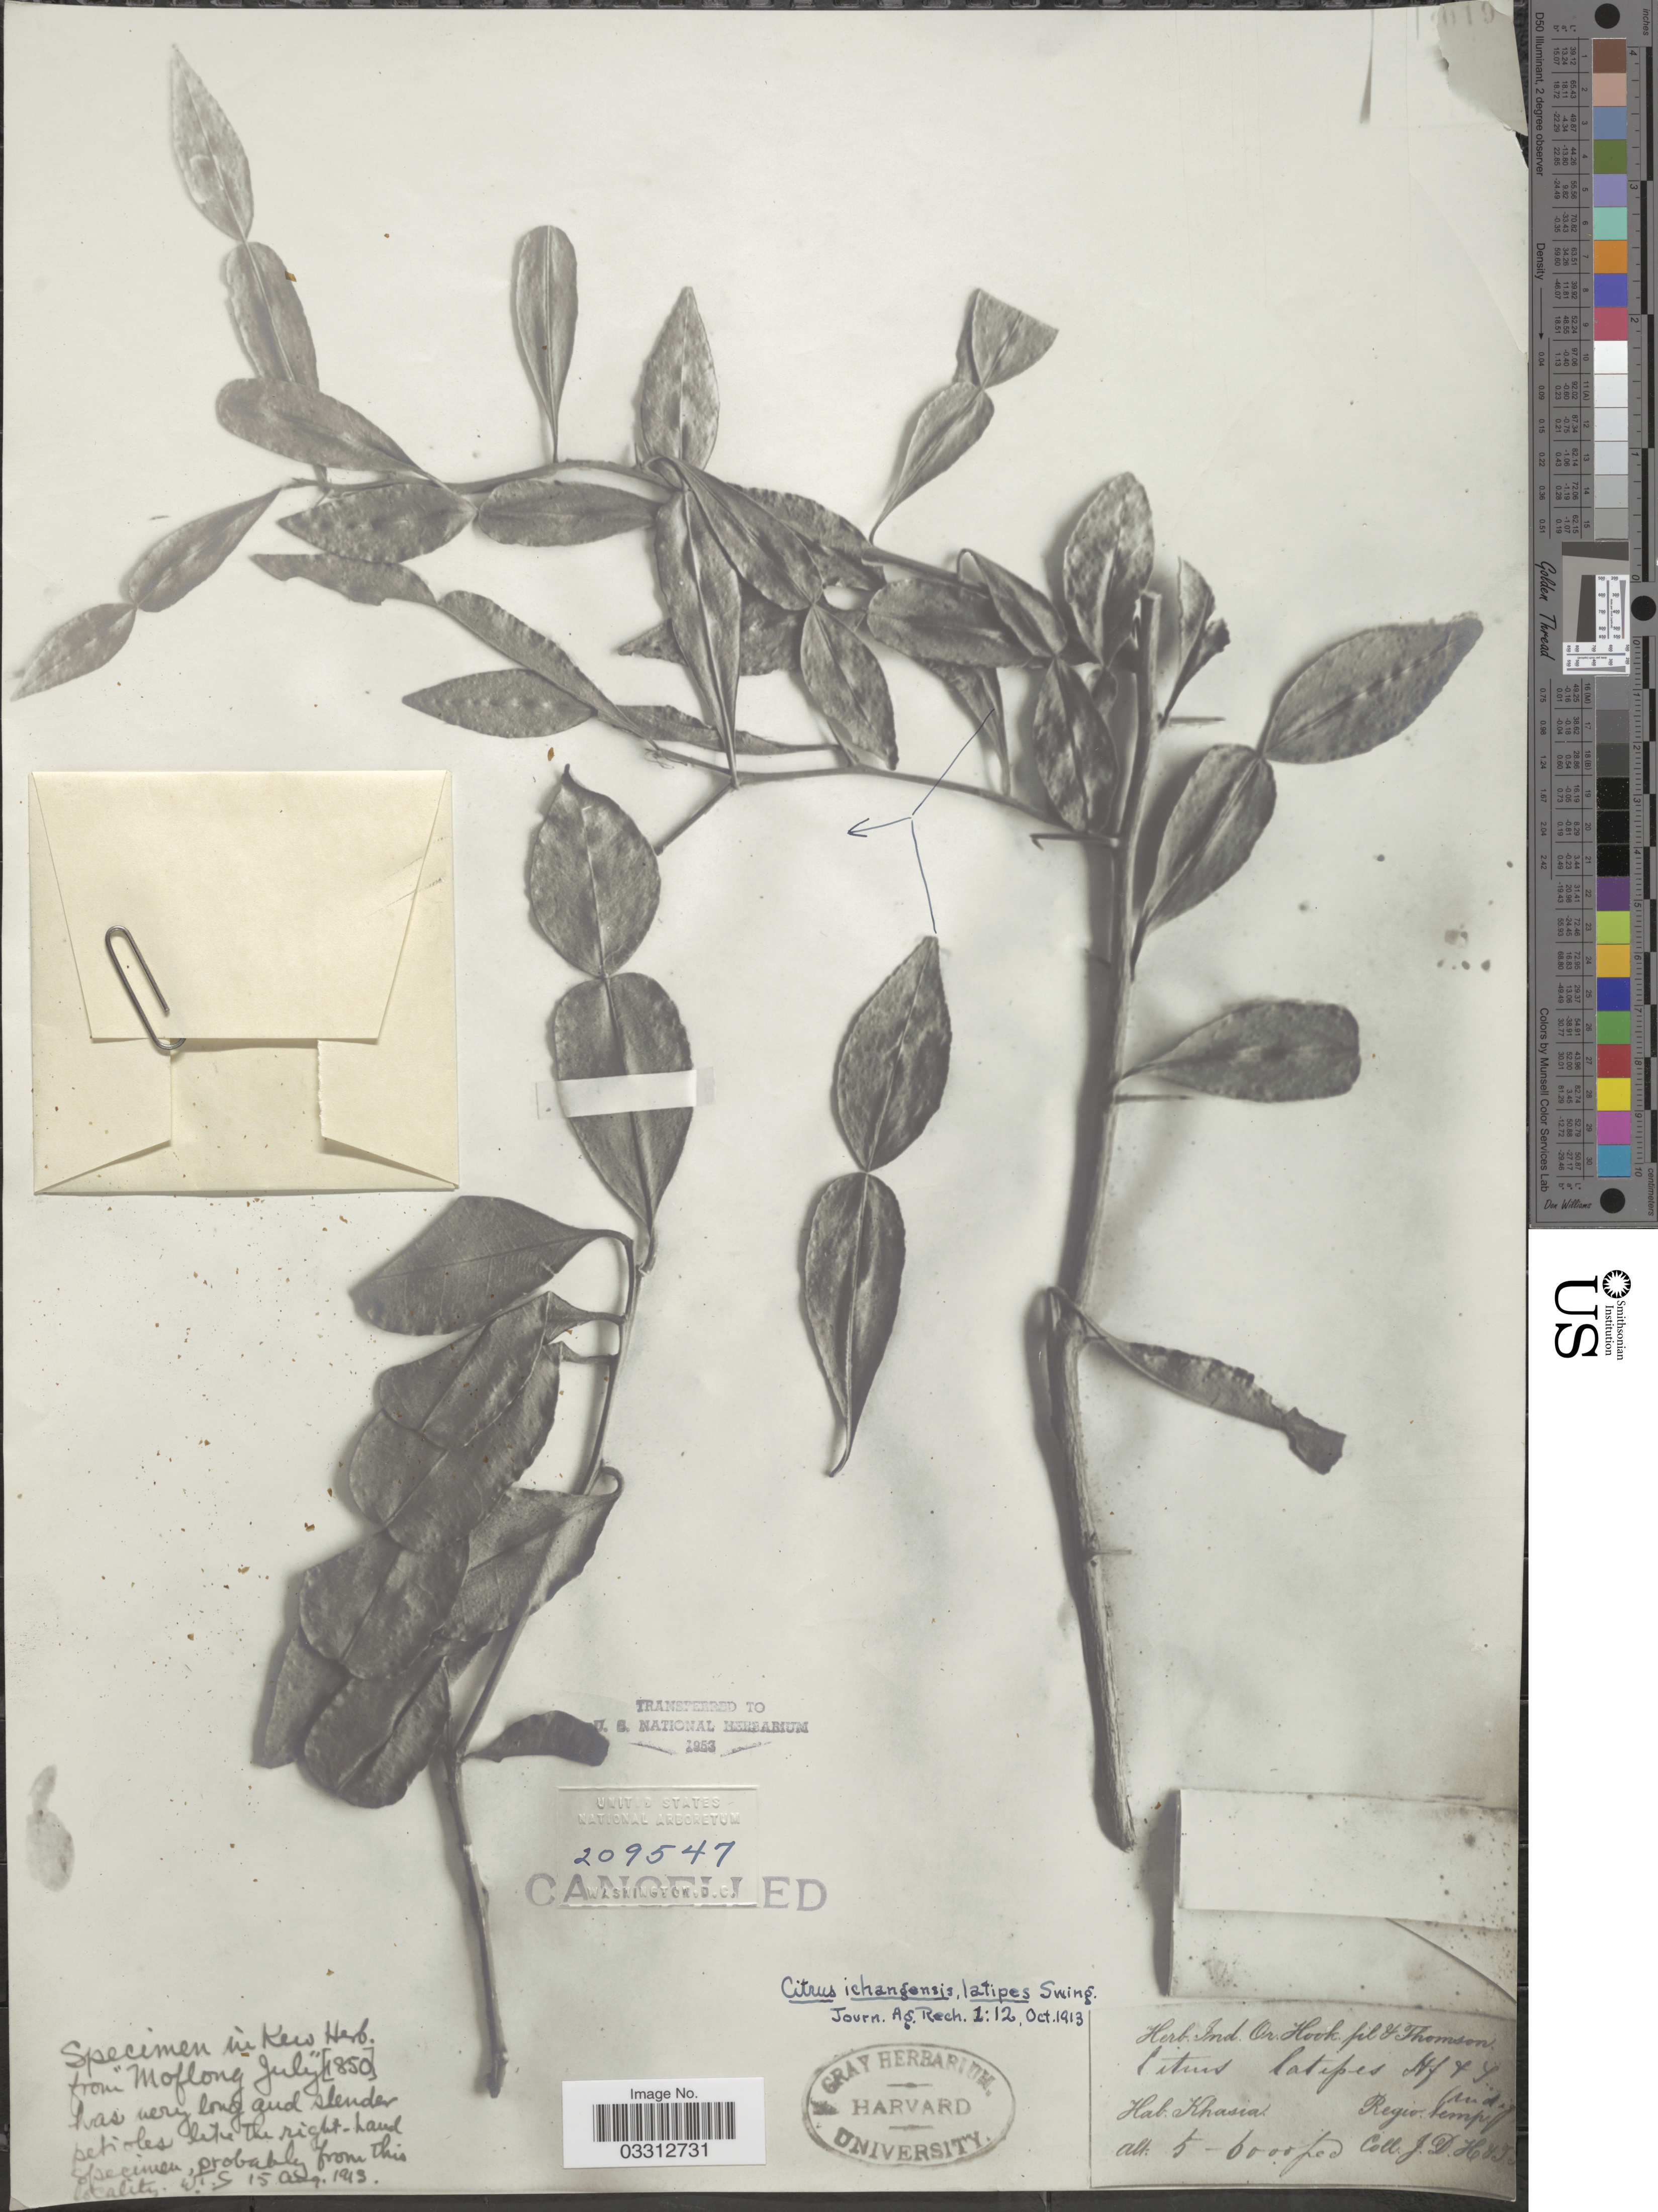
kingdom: Plantae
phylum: Tracheophyta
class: Magnoliopsida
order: Sapindales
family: Rutaceae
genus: Citrus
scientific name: Citrus ichangensis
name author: Swingle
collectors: J. D. Hooker & Collector illegible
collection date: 1913-08-15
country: India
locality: Khasia.